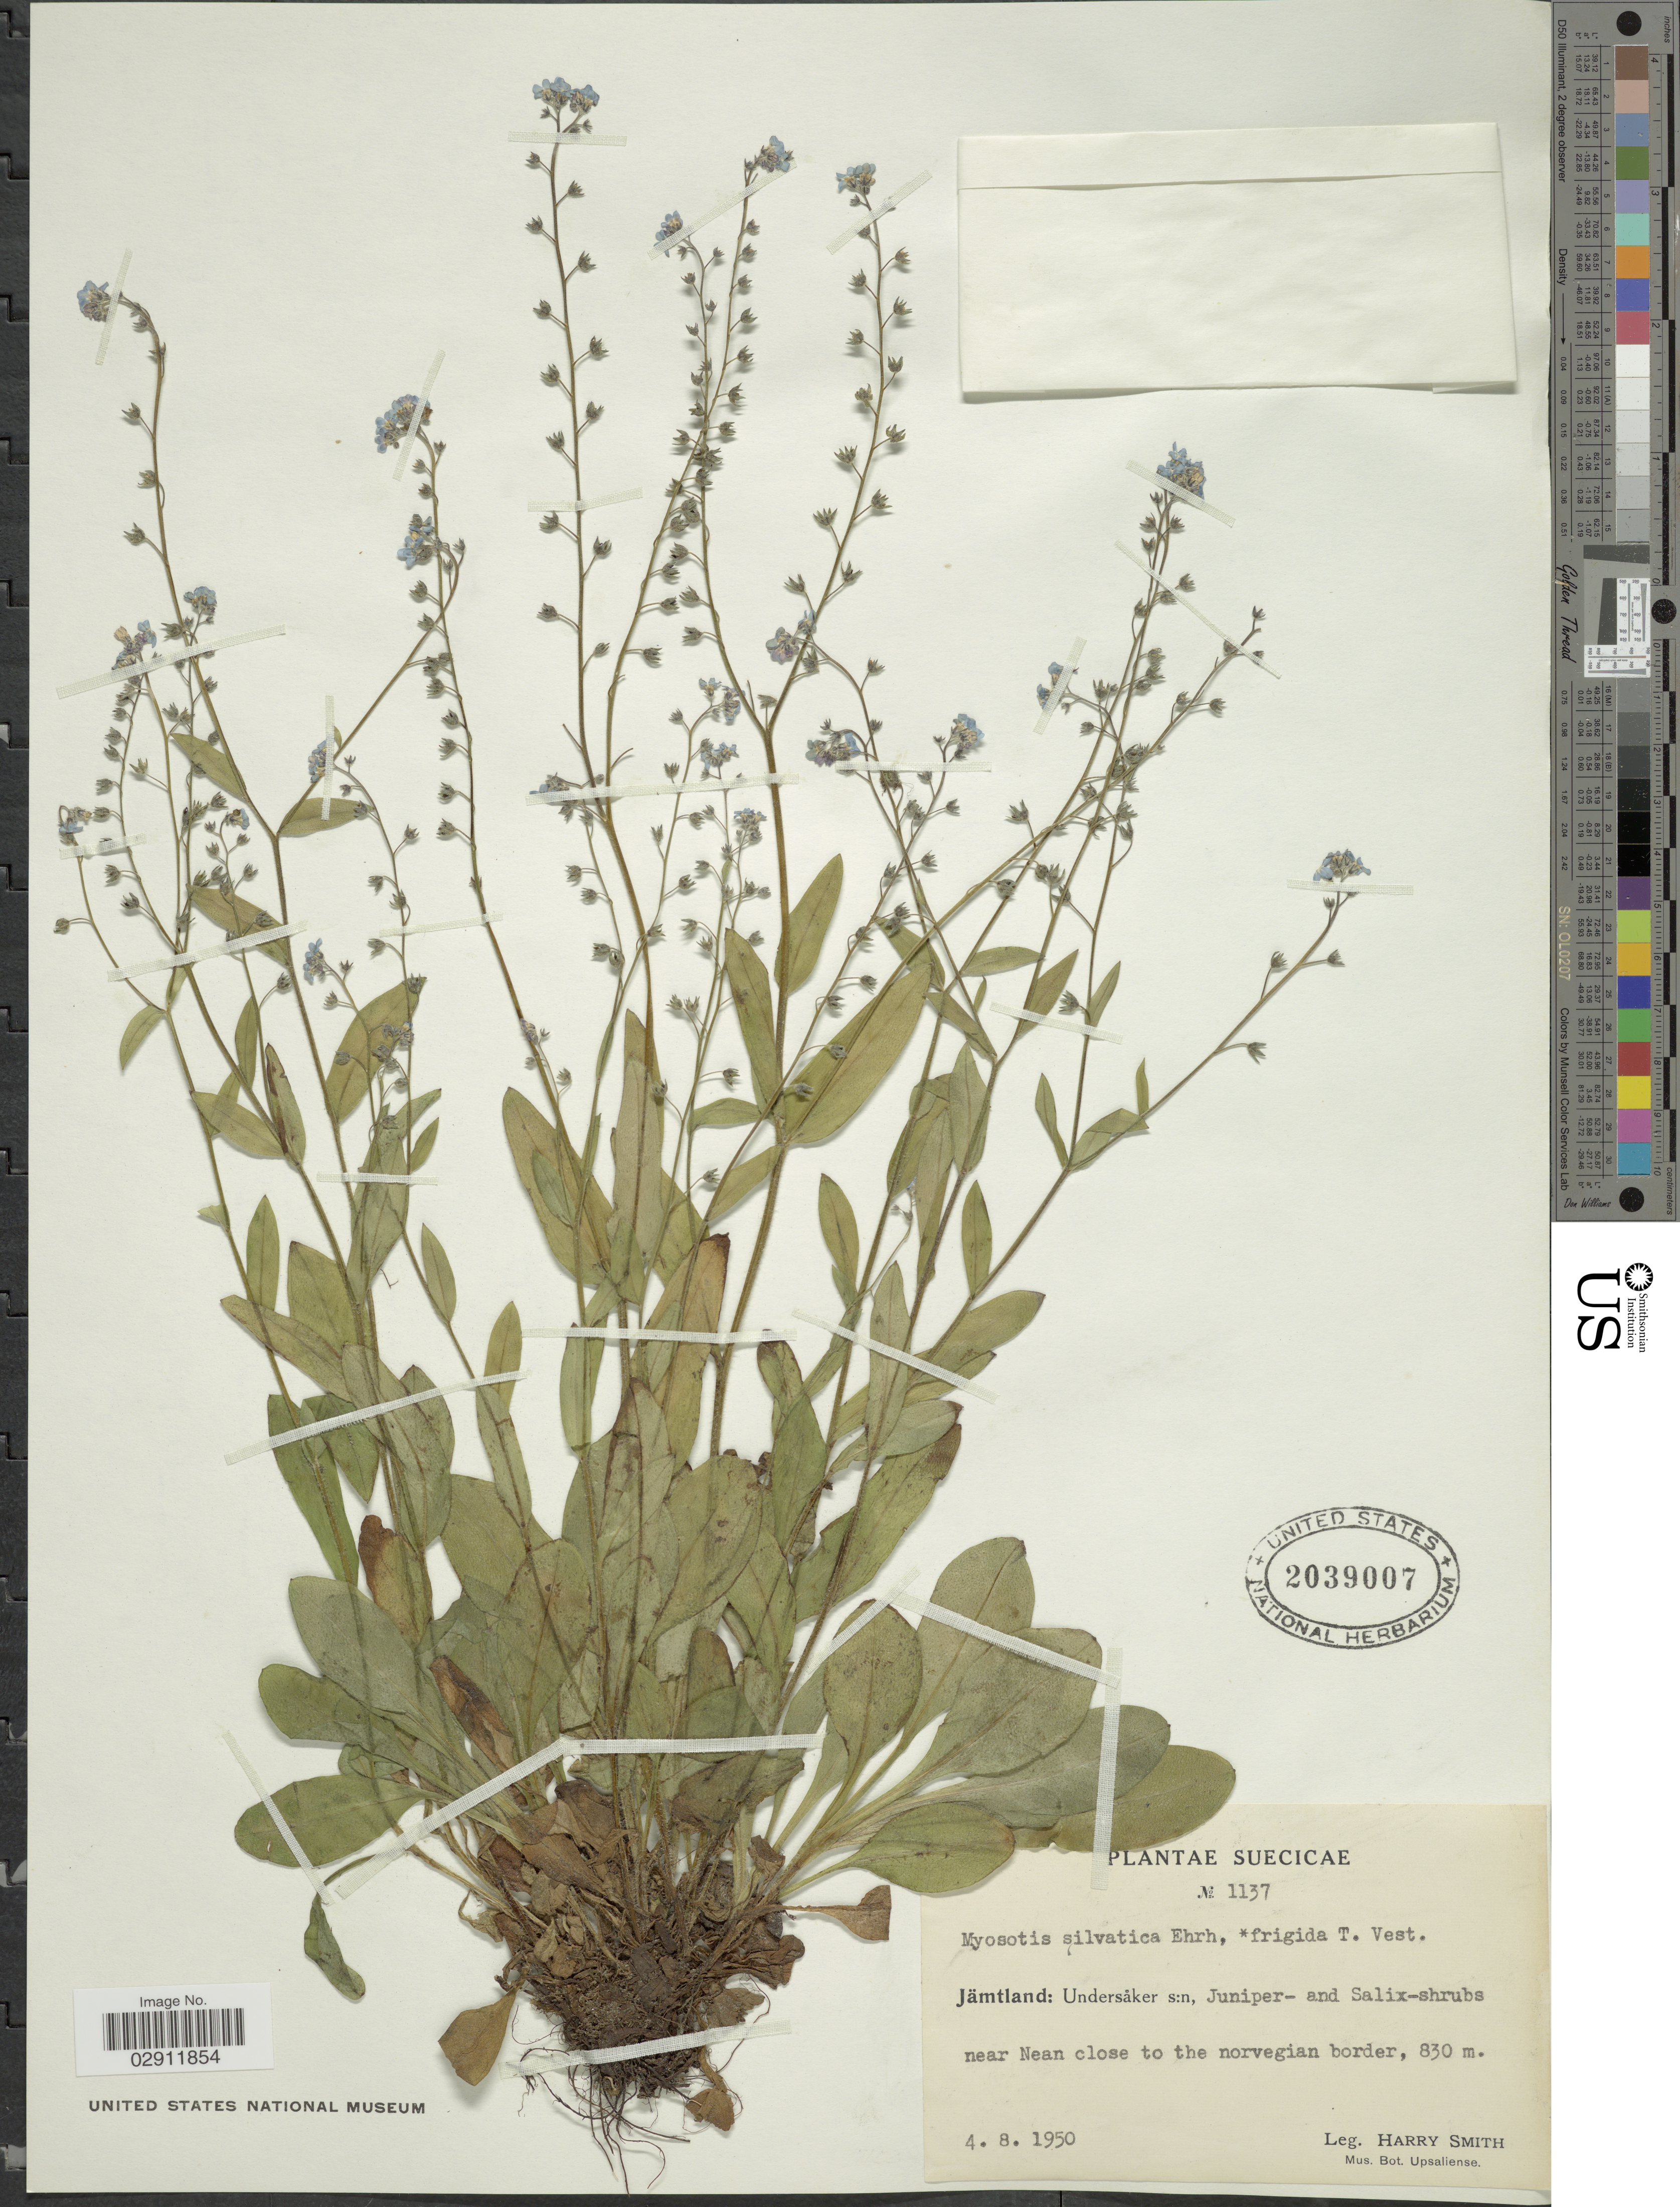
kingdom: Plantae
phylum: Tracheophyta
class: Magnoliopsida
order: Boraginales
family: Boraginaceae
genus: Myosotis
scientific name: Myosotis sylvatica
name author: Ehrh. ex Hoffm.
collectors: H. Smith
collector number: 1137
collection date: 1950-08-04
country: Sweden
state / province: Jämtland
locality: Jämtland: Undersaker s:n; Juniper and Salix-shrubs near Nean close to the norvegian border.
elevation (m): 830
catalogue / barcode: US 2039007